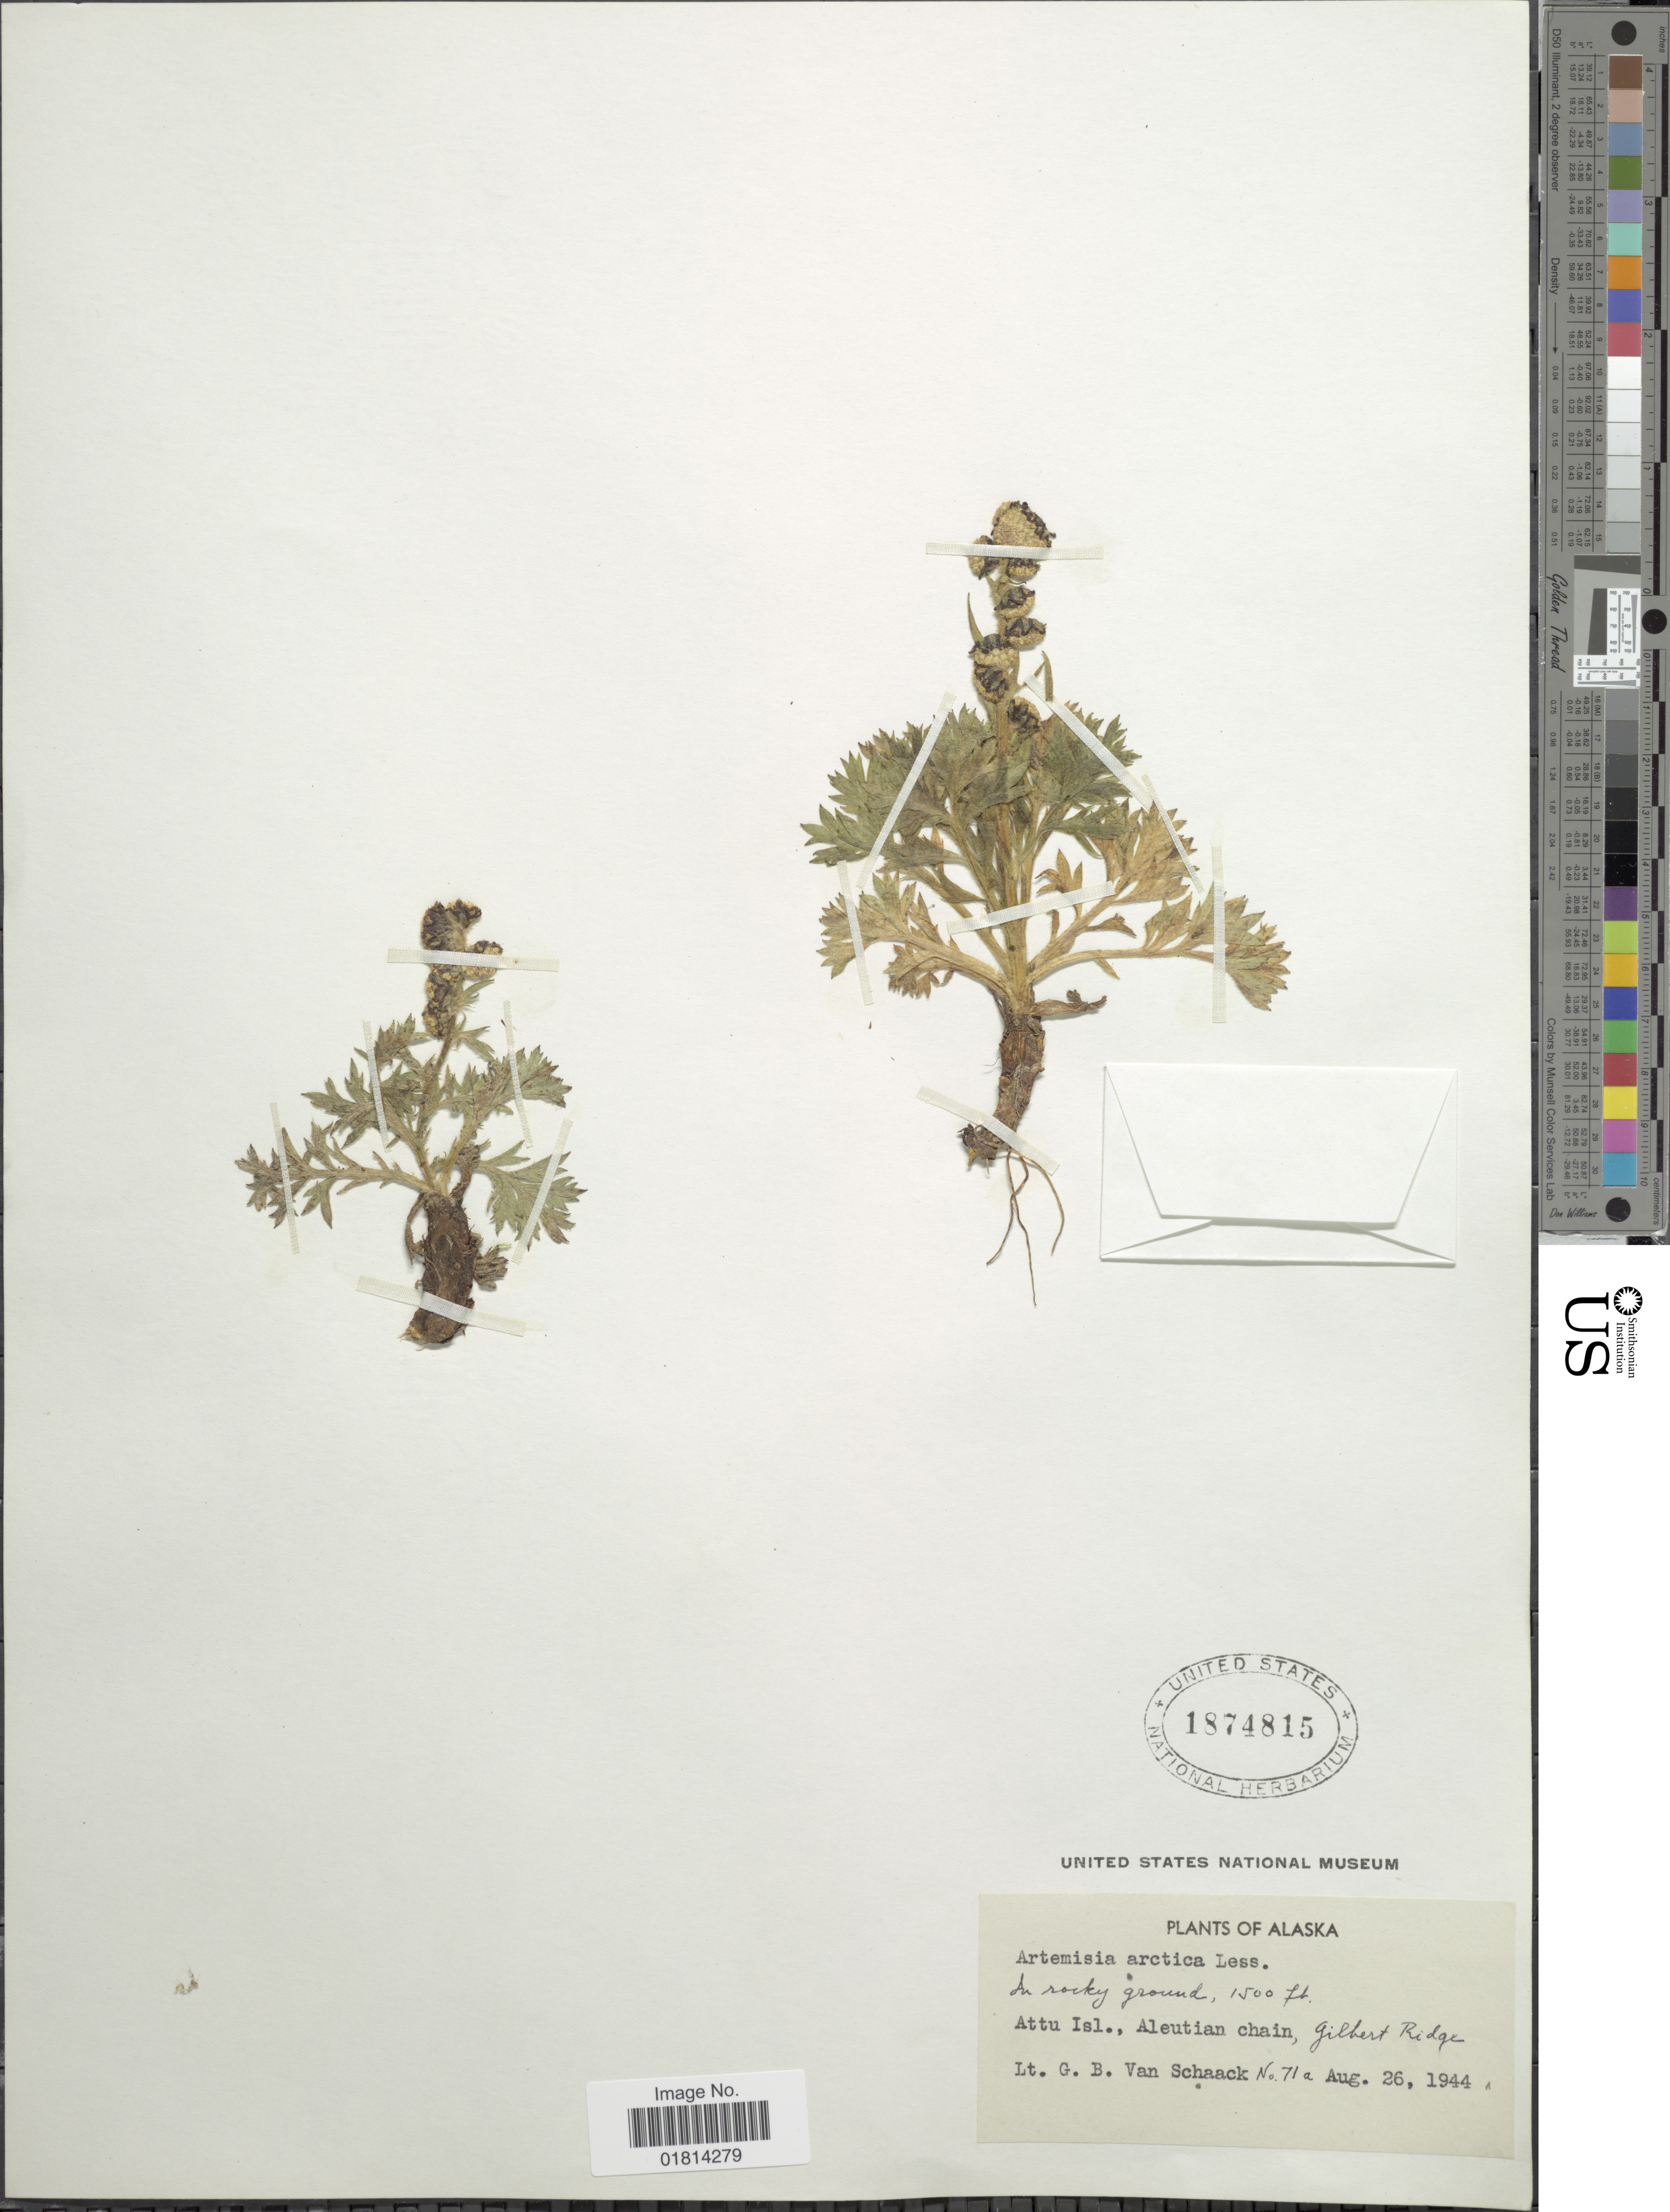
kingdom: Plantae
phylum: Tracheophyta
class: Magnoliopsida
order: Asterales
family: Asteraceae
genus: Artemisia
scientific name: Artemisia arctica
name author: Less.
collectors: G. Van Schaack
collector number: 71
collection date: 1944-08-26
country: United States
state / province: Alaska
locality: Attu Isl., Aleutian chain, Gilbert Ridge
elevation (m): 457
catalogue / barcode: US 1874815